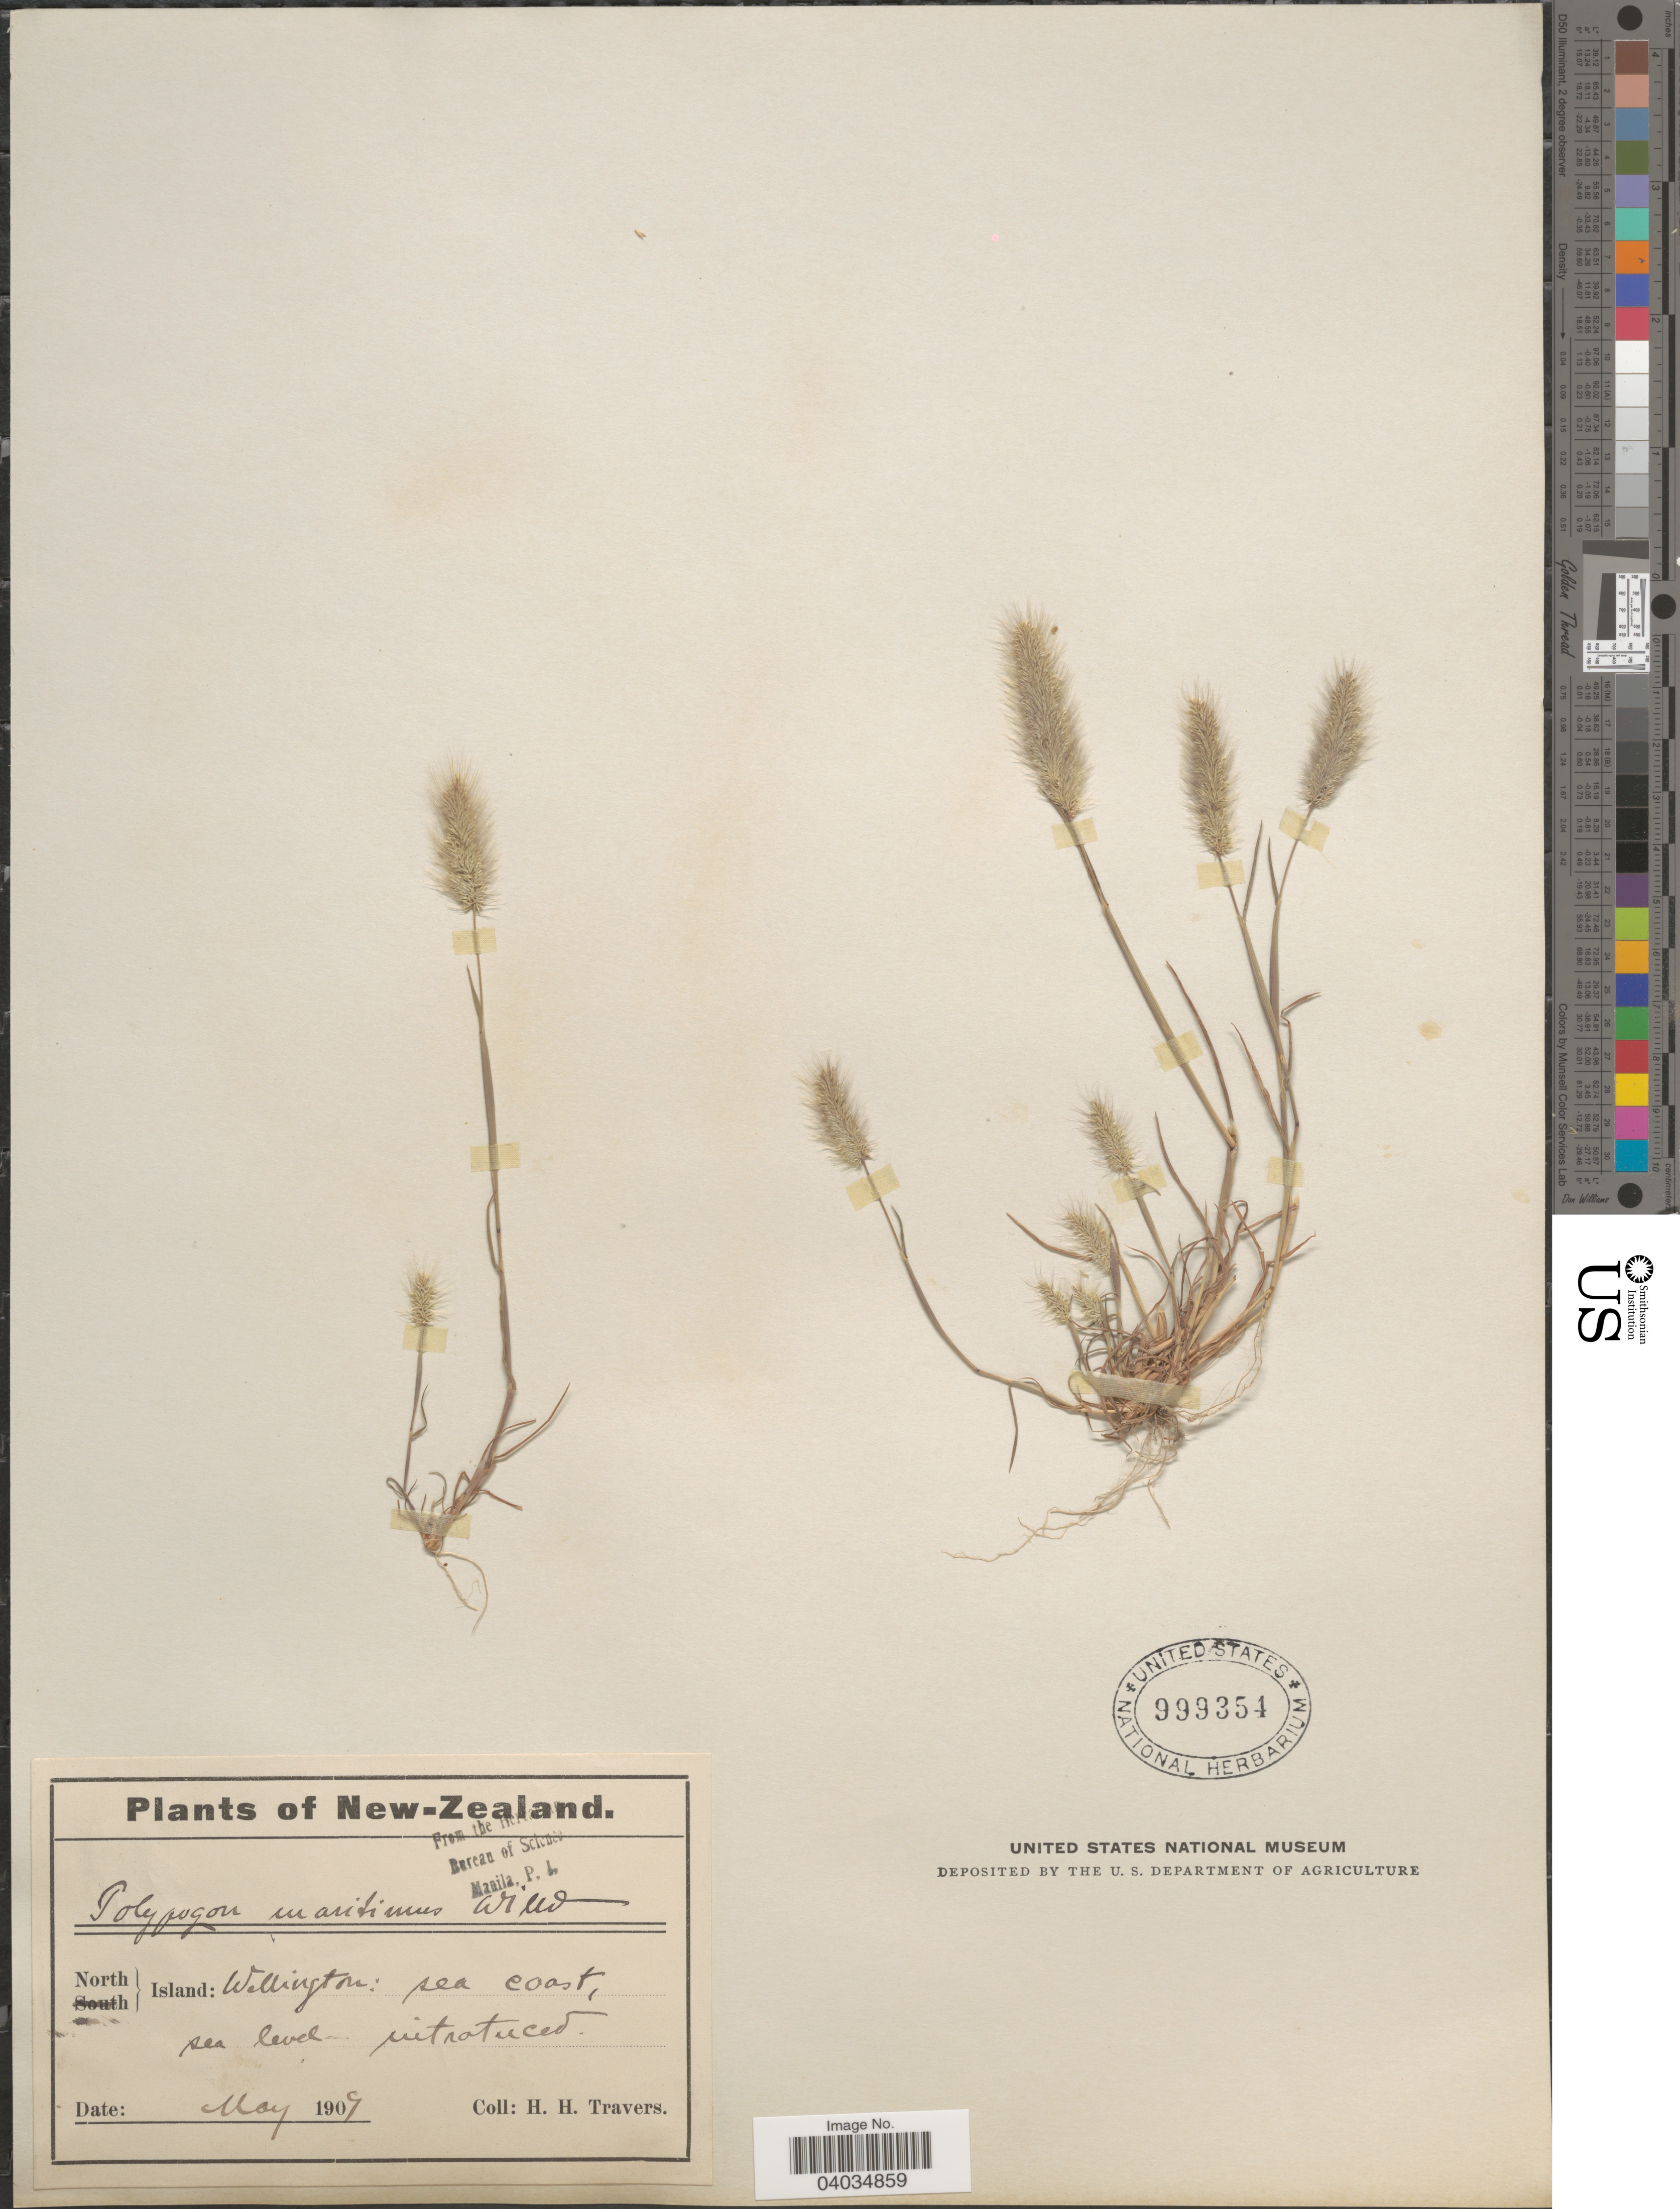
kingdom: Plantae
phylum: Tracheophyta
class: Liliopsida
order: Poales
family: Poaceae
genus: Polypogon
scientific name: Polypogon maritimus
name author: Willd.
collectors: H. Travers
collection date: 1909-05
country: New Zealand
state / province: Wellington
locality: North Island: sea coast.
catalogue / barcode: US 999354